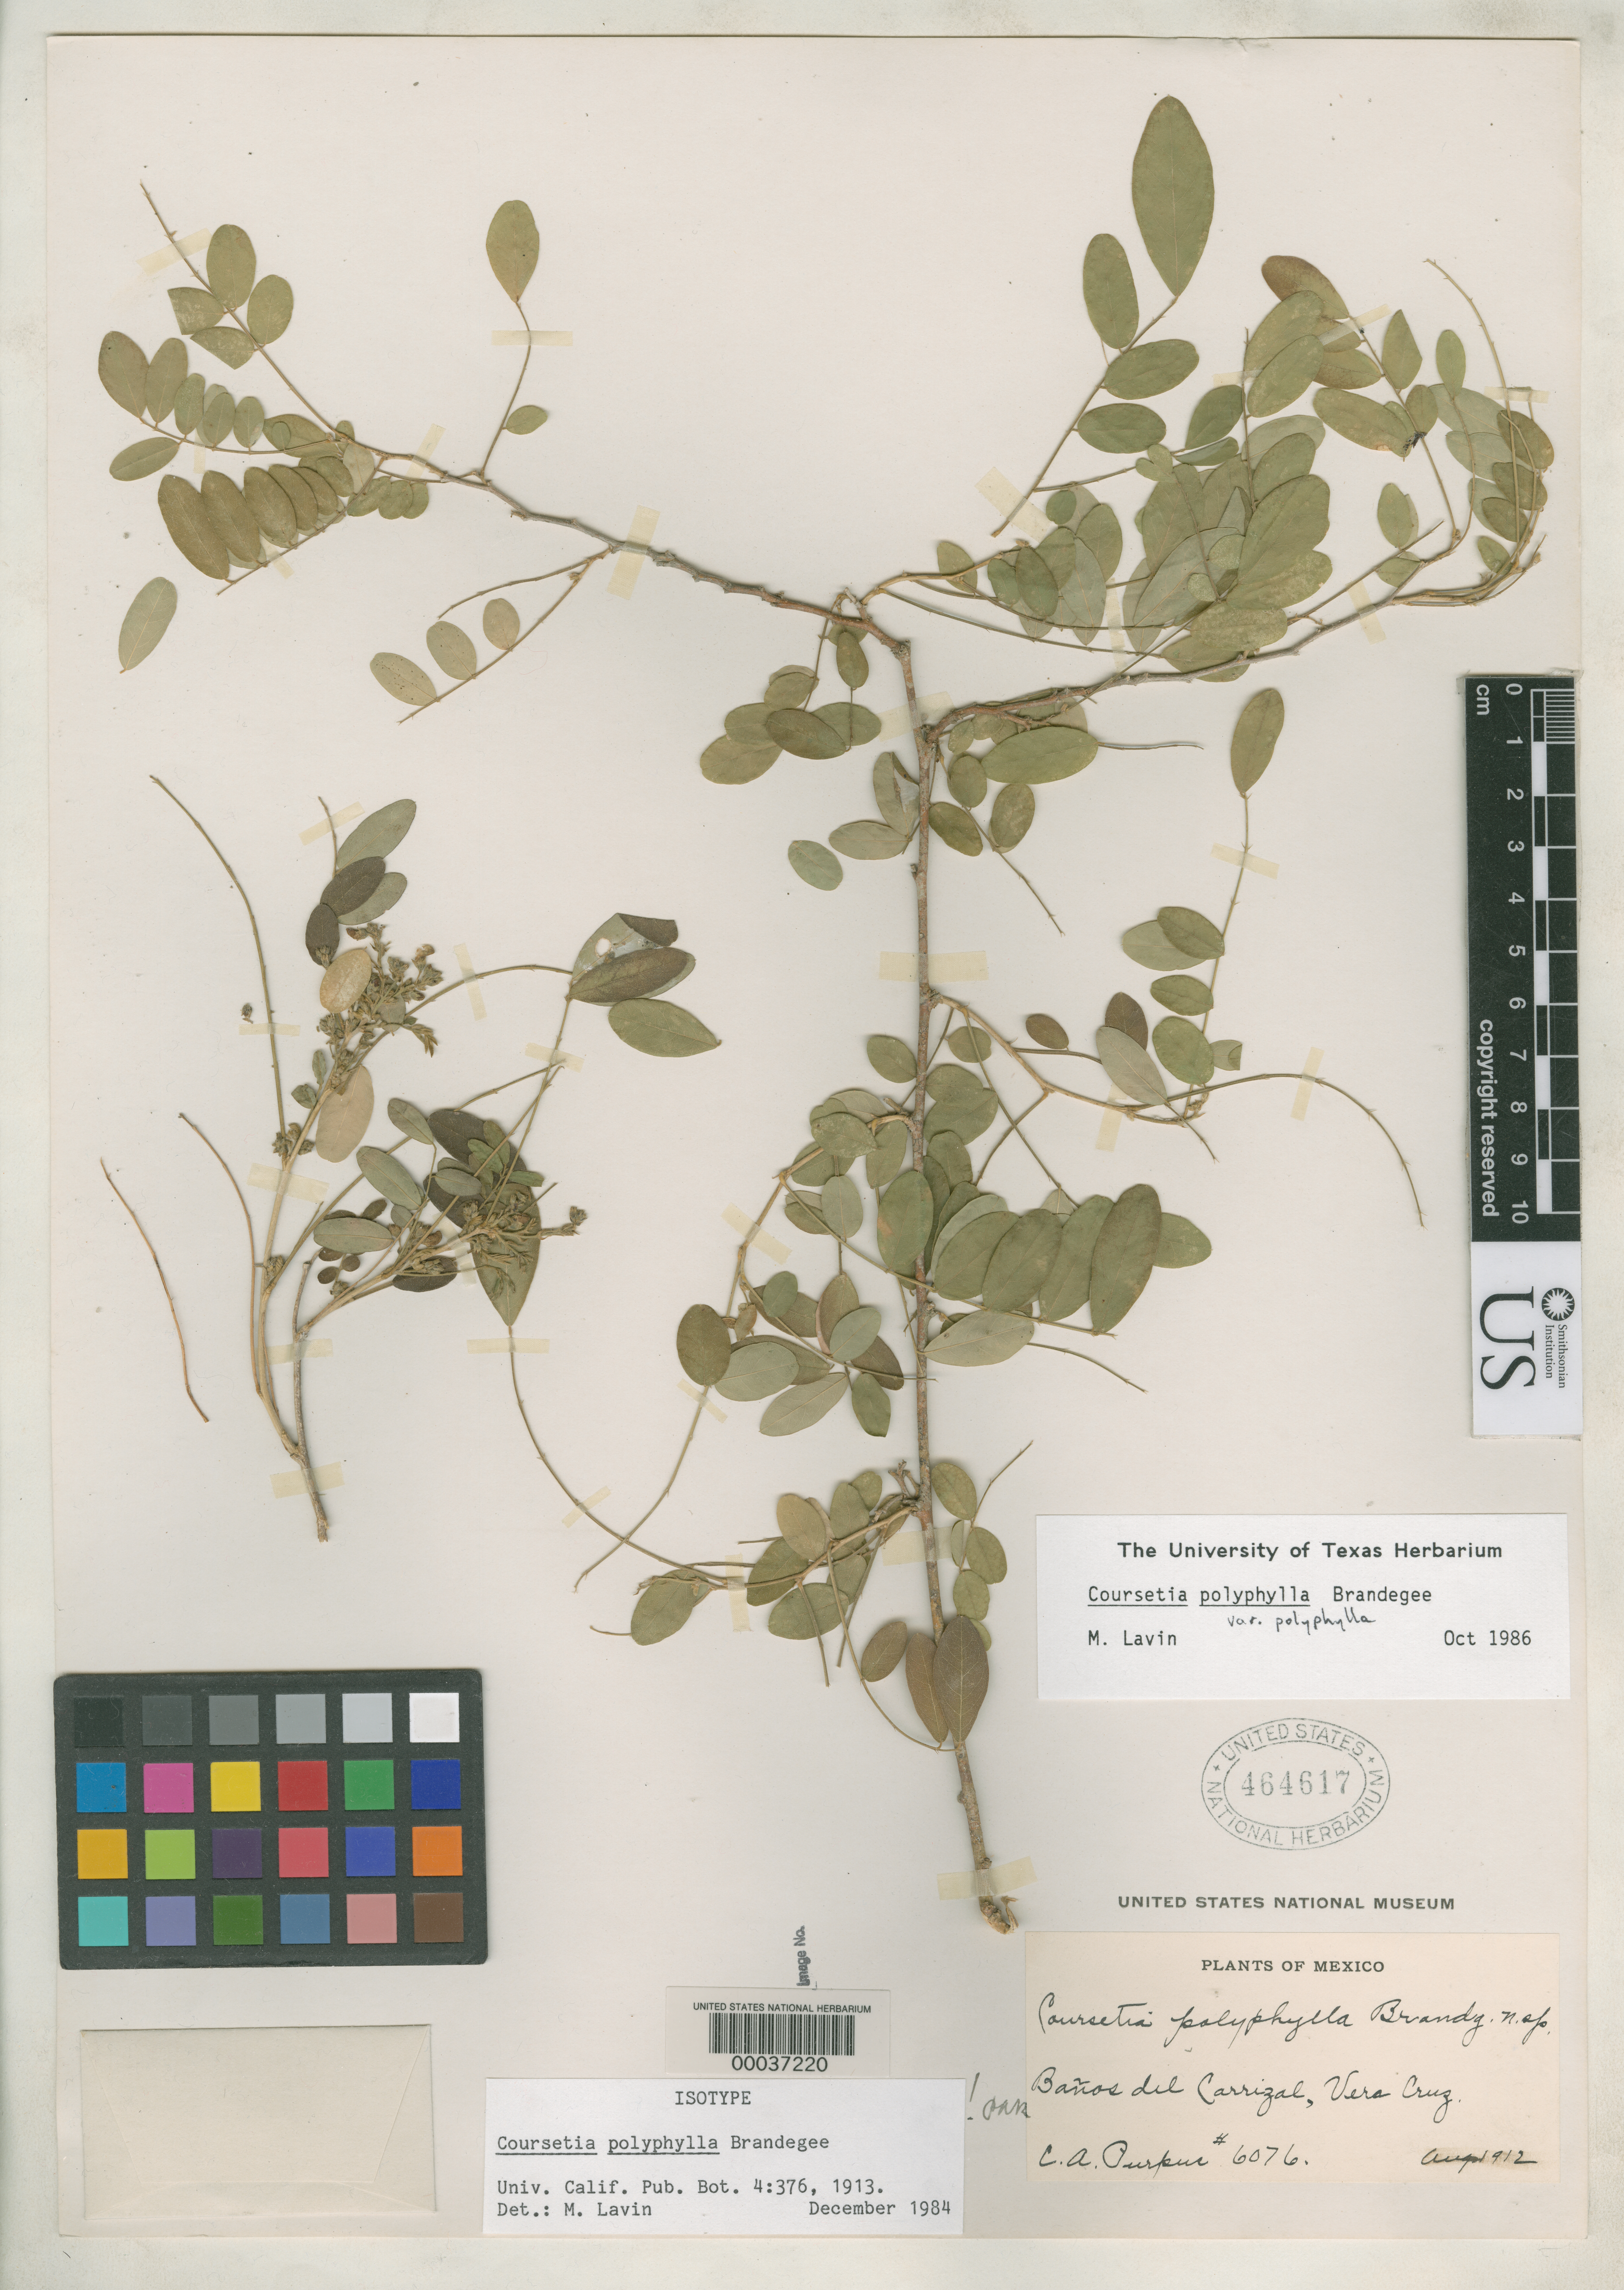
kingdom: Plantae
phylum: Tracheophyta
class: Magnoliopsida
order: Fabales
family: Fabaceae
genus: Coursetia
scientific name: Coursetia polyphylla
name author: Brandegee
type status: Isotype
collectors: C. A. Purpus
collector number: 6076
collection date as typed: Aug 1912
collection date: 1912-08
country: Mexico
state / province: Veracruz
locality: Banos del Carrizal.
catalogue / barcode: US 464617